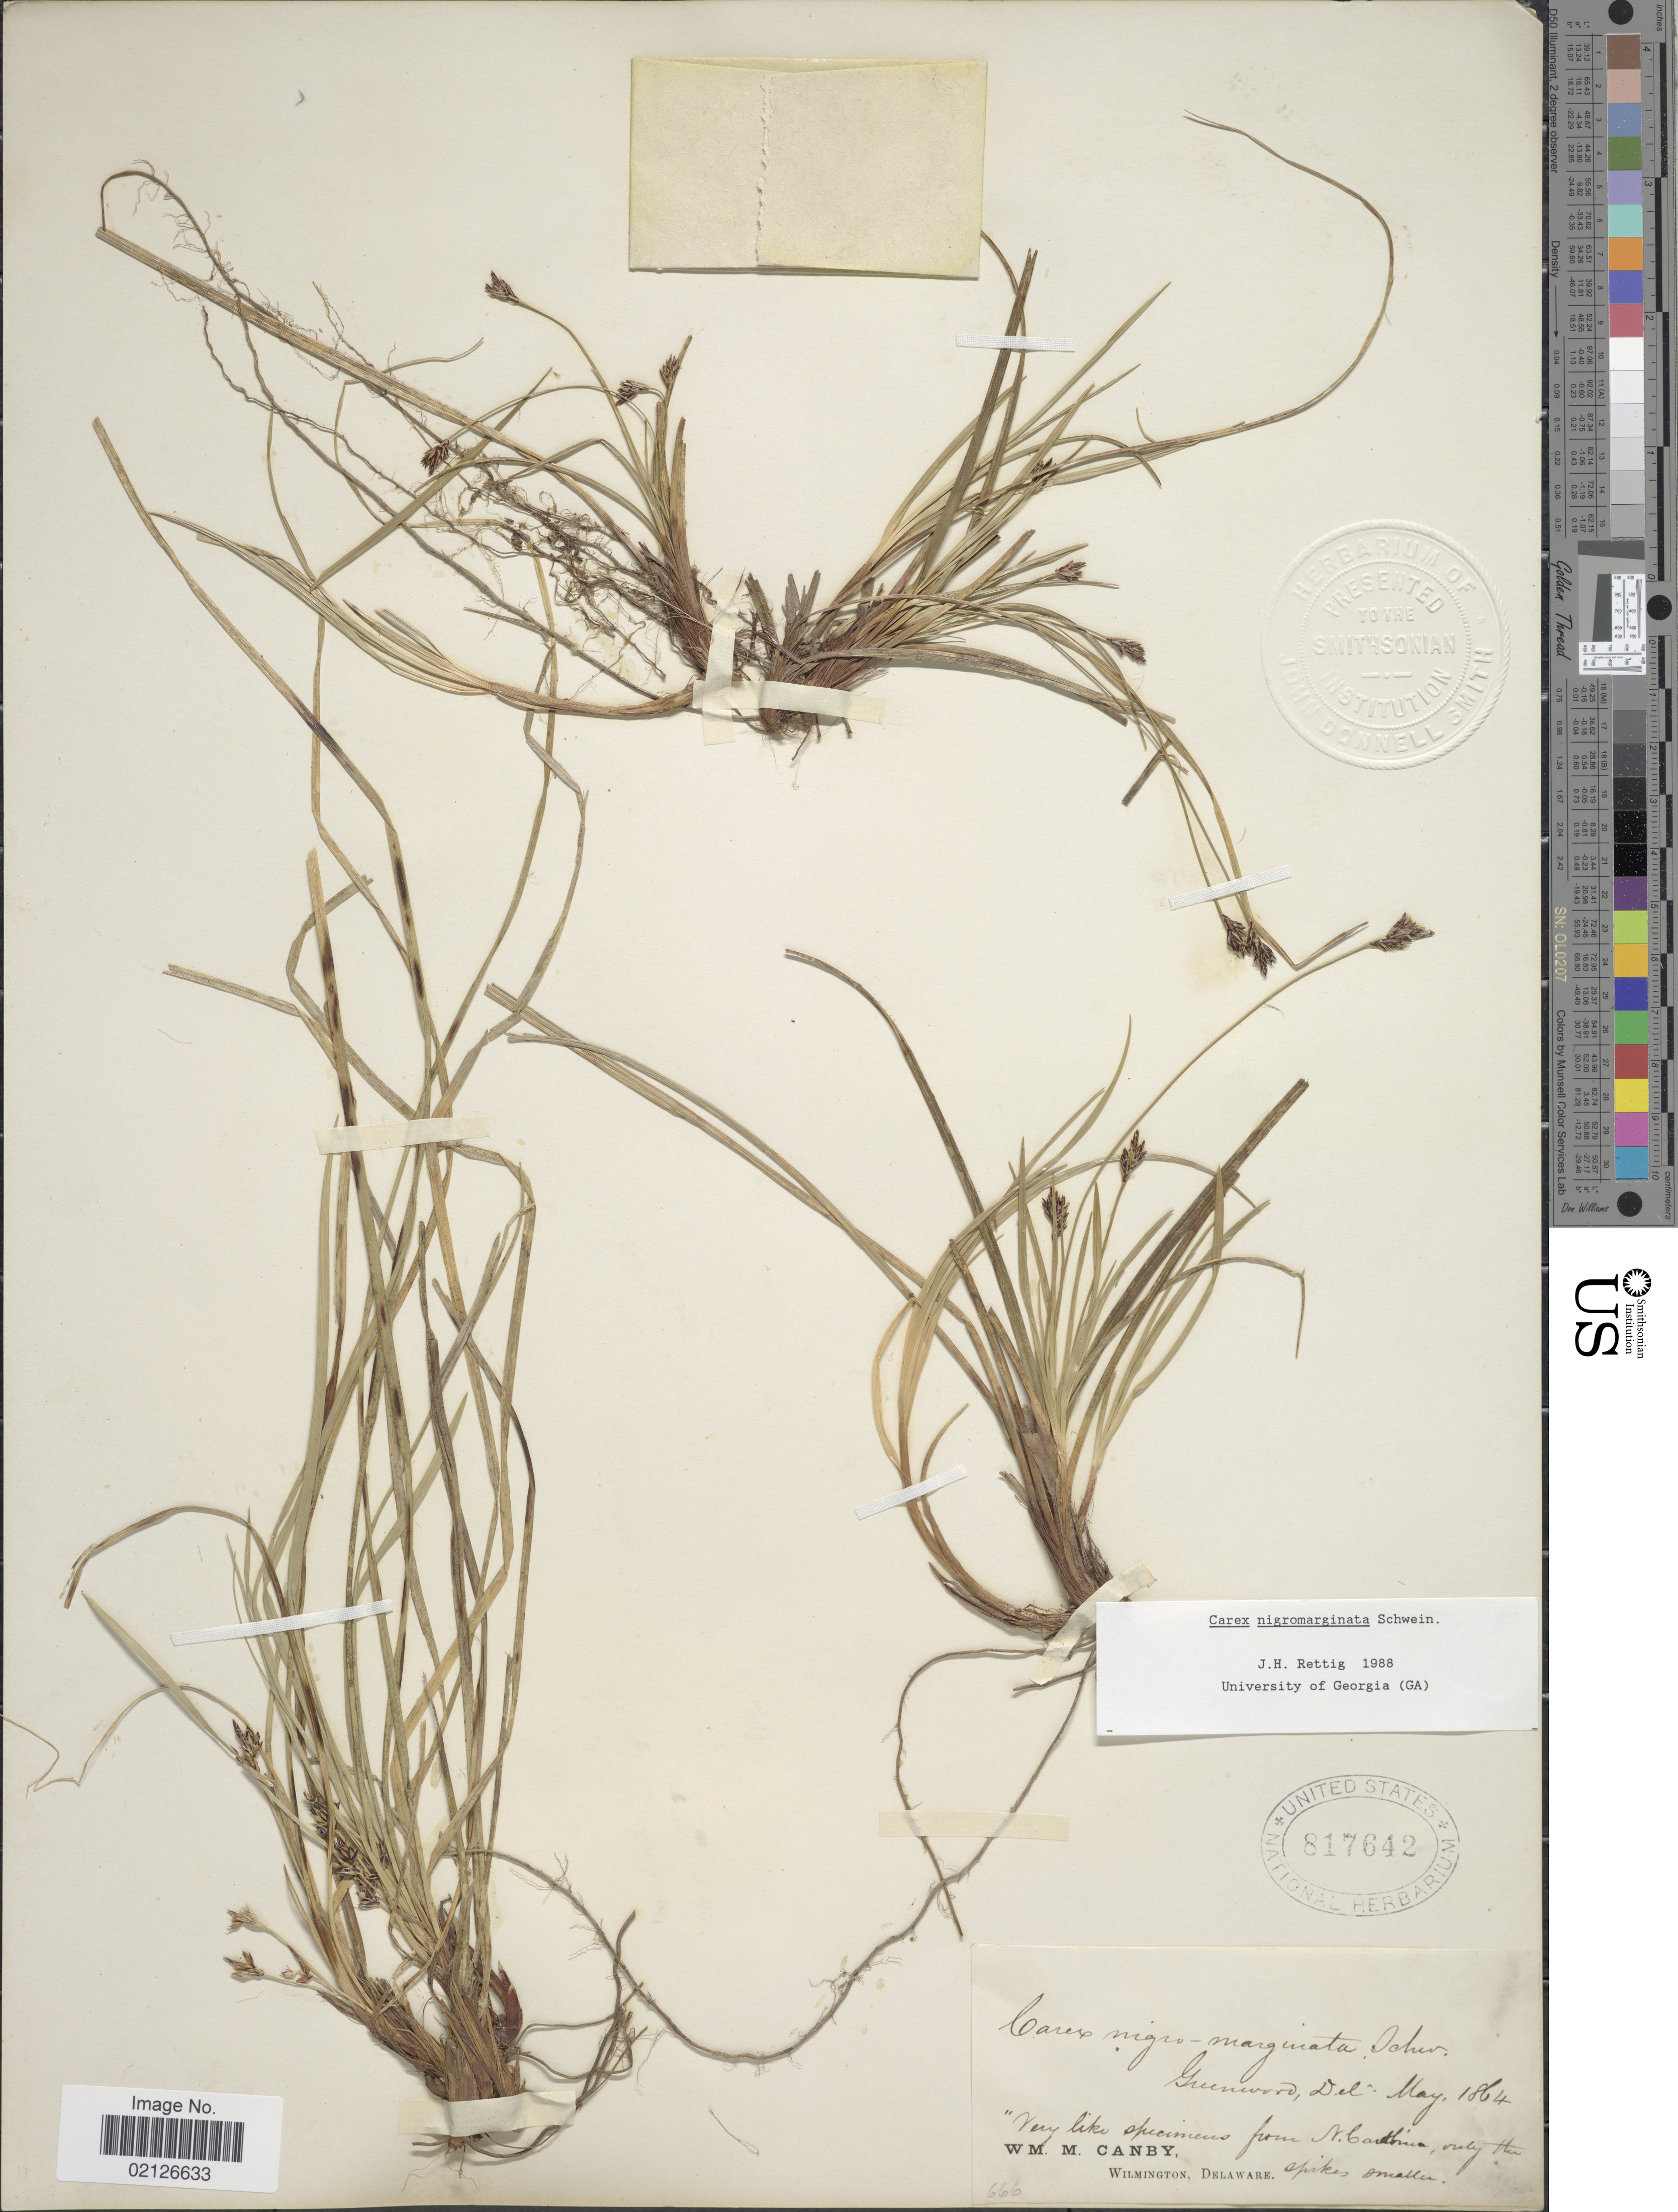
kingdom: Plantae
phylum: Tracheophyta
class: Liliopsida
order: Poales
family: Cyperaceae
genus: Carex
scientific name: Carex nigromarginata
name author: Schwein.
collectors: W. M. Canby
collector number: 666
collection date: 1864-05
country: United States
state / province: Delaware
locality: Greenwood, Del.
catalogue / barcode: US 817642